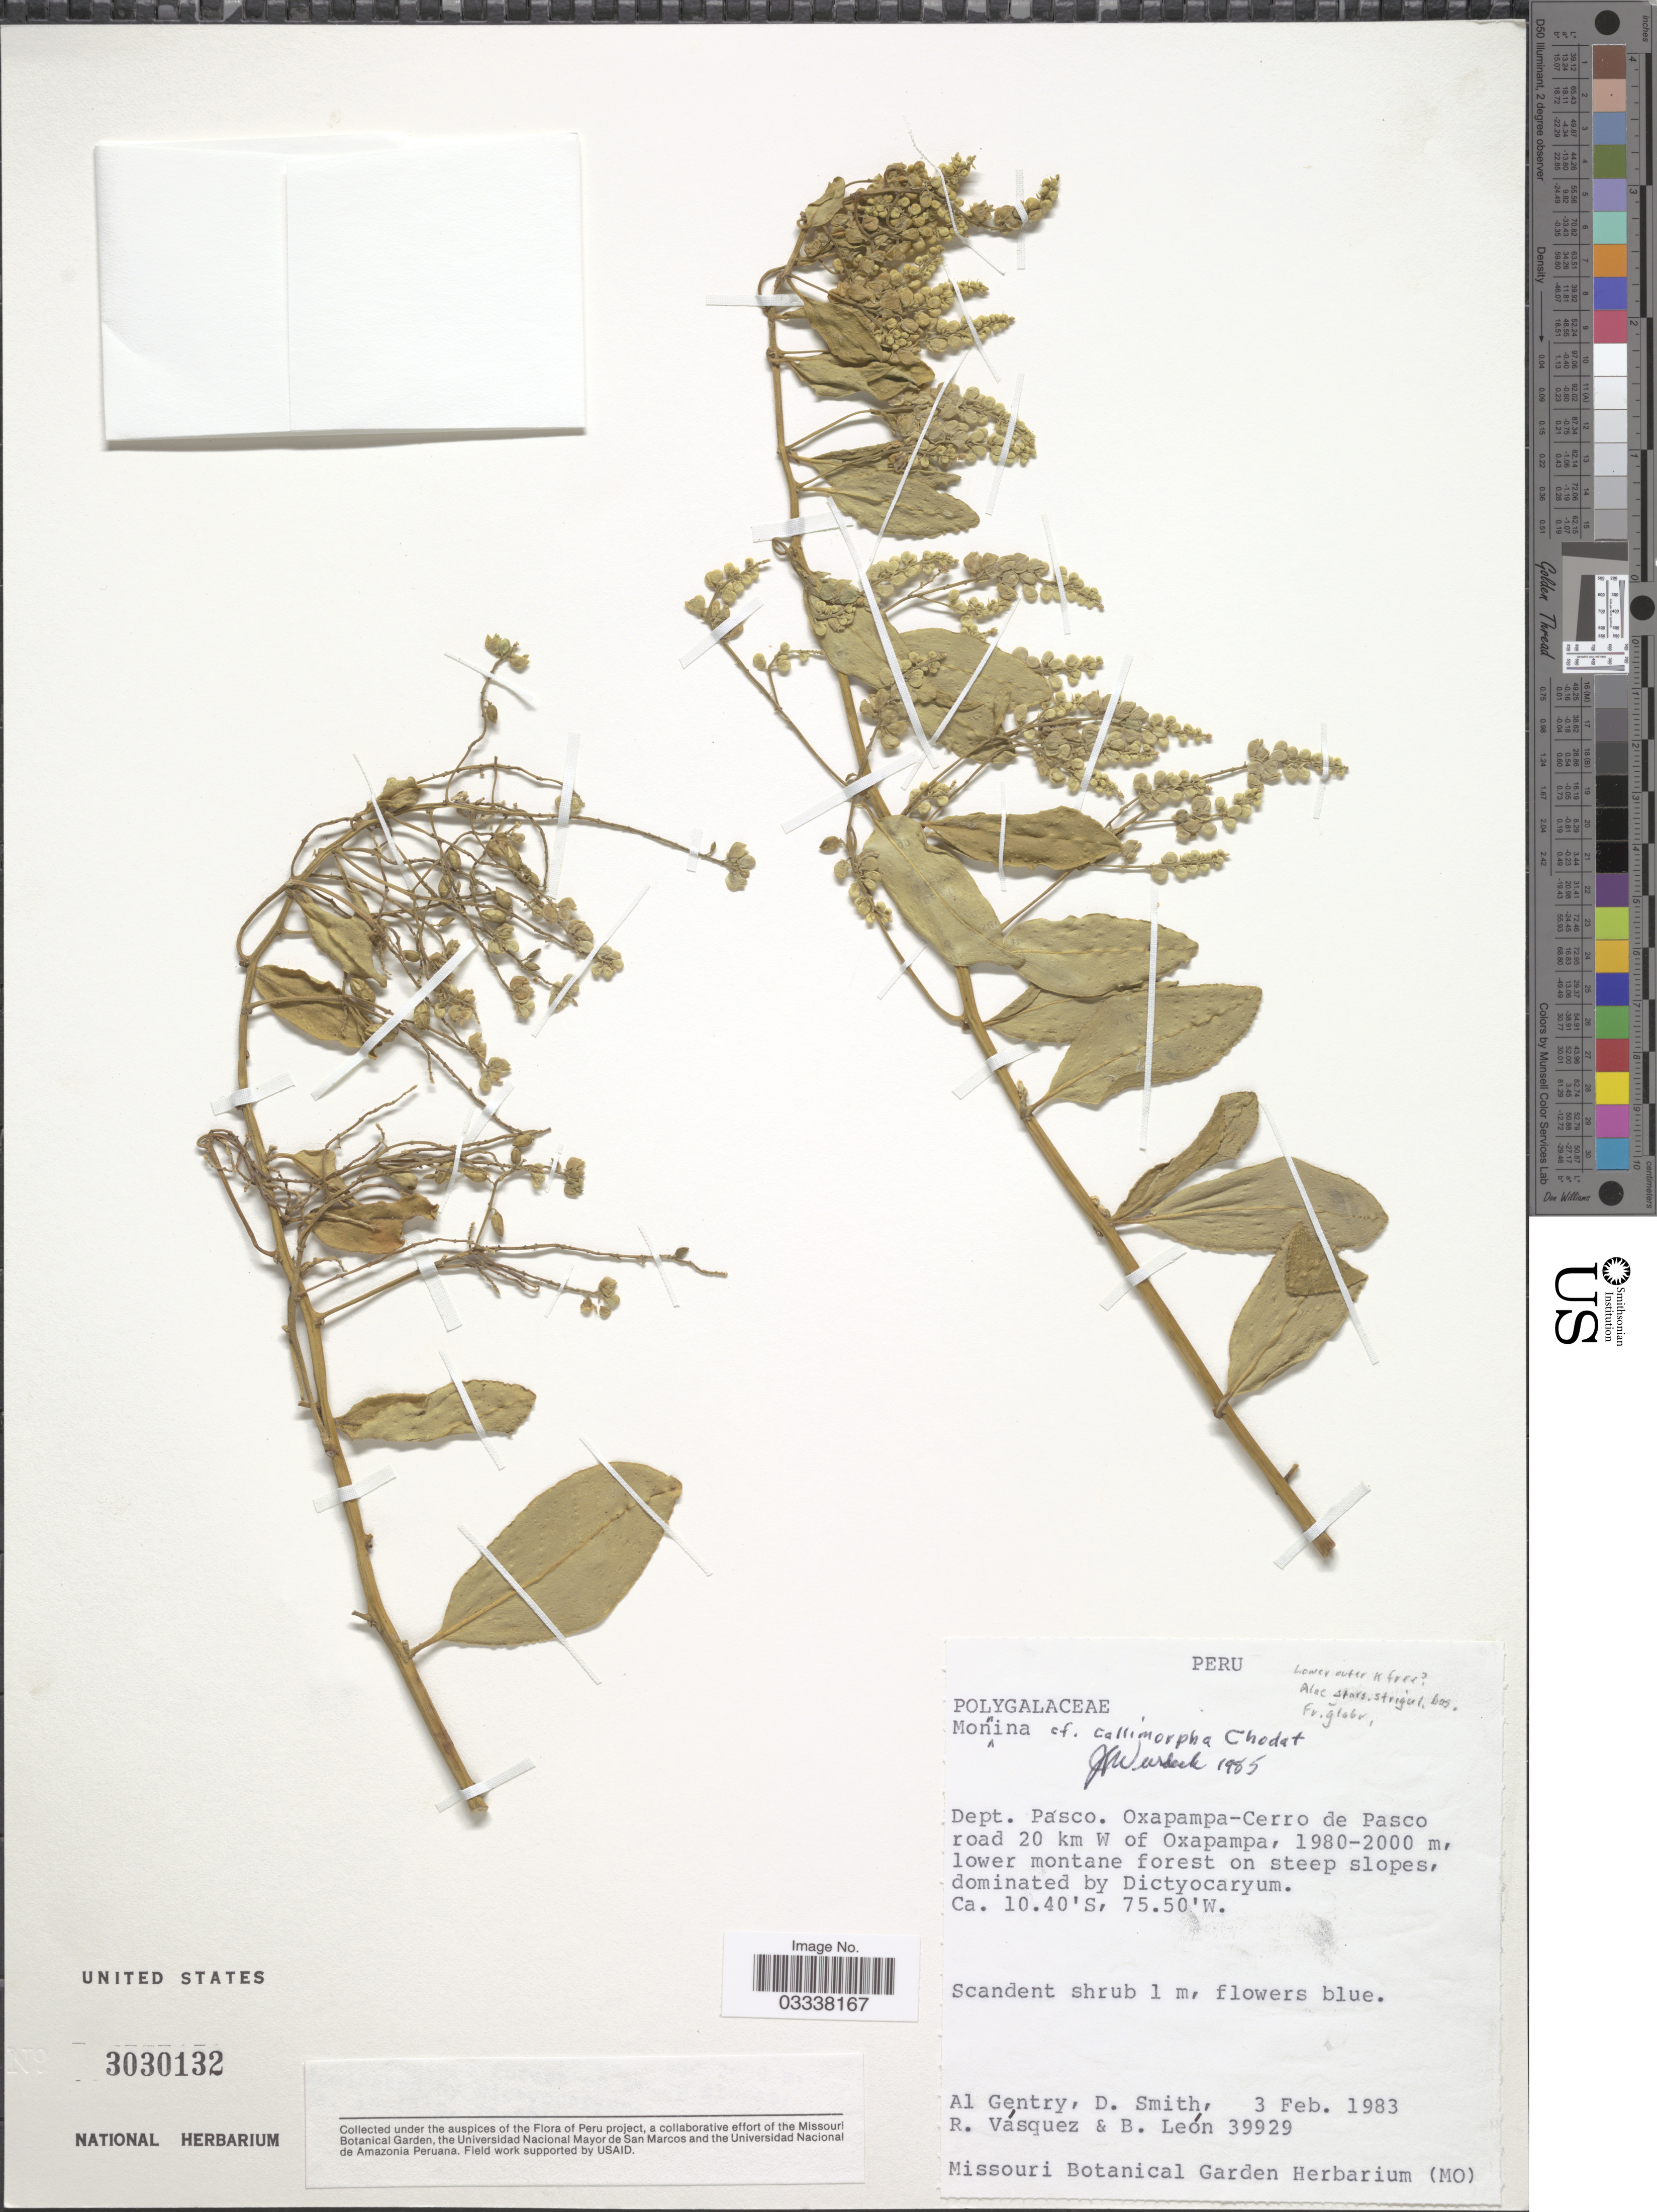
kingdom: Plantae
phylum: Tracheophyta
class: Magnoliopsida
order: Fabales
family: Polygalaceae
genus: Monnina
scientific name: Monnina callimorpha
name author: Chodat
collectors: A. H. Gentry, D. Smith, R. Vásquez & B. León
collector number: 39929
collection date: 1983-02-03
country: Peru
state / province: Pasco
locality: Dept. Pasco. Oxapampa-Cerro de Pasco road 20 km W of Oxapampa.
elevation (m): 1980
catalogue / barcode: US 3030132